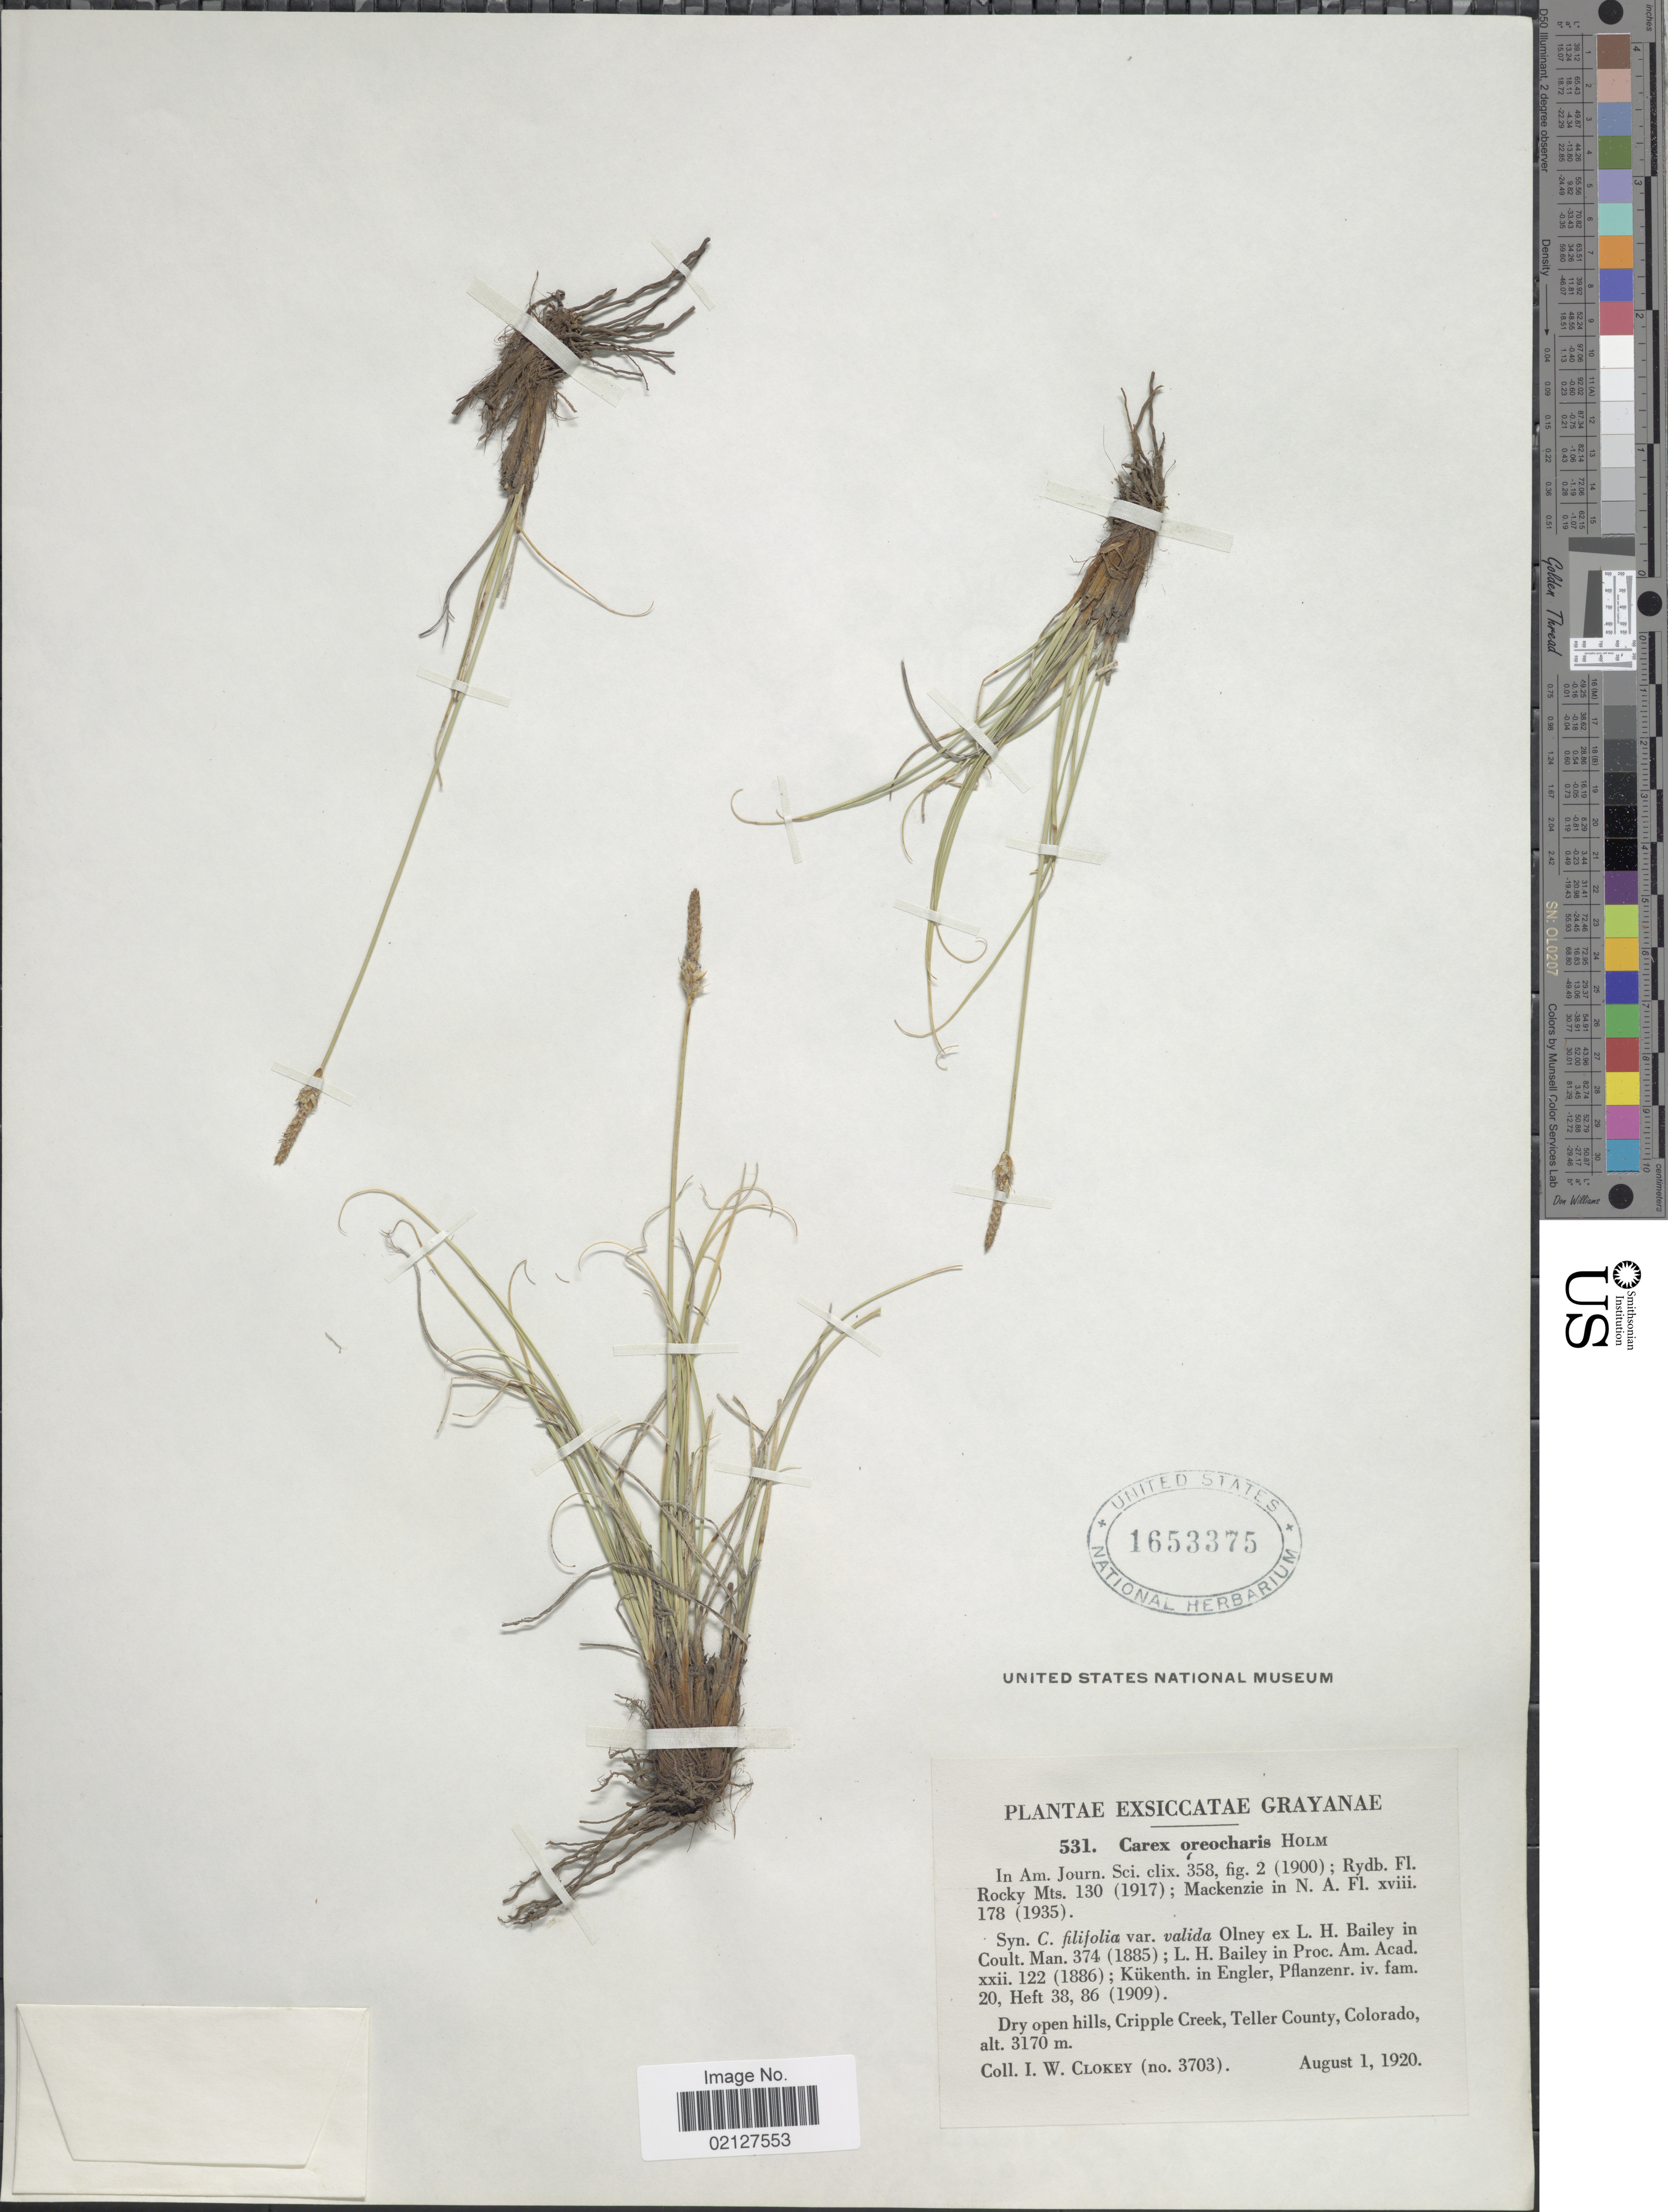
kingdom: Plantae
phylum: Tracheophyta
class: Liliopsida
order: Poales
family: Cyperaceae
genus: Carex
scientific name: Carex oreocharis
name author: Holm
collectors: I. W. Clokey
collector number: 531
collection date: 1920-08-01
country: United States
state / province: Colorado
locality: Grayanae, dry open hills, Cripple Creek, Teller County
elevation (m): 3170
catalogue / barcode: US 1653375